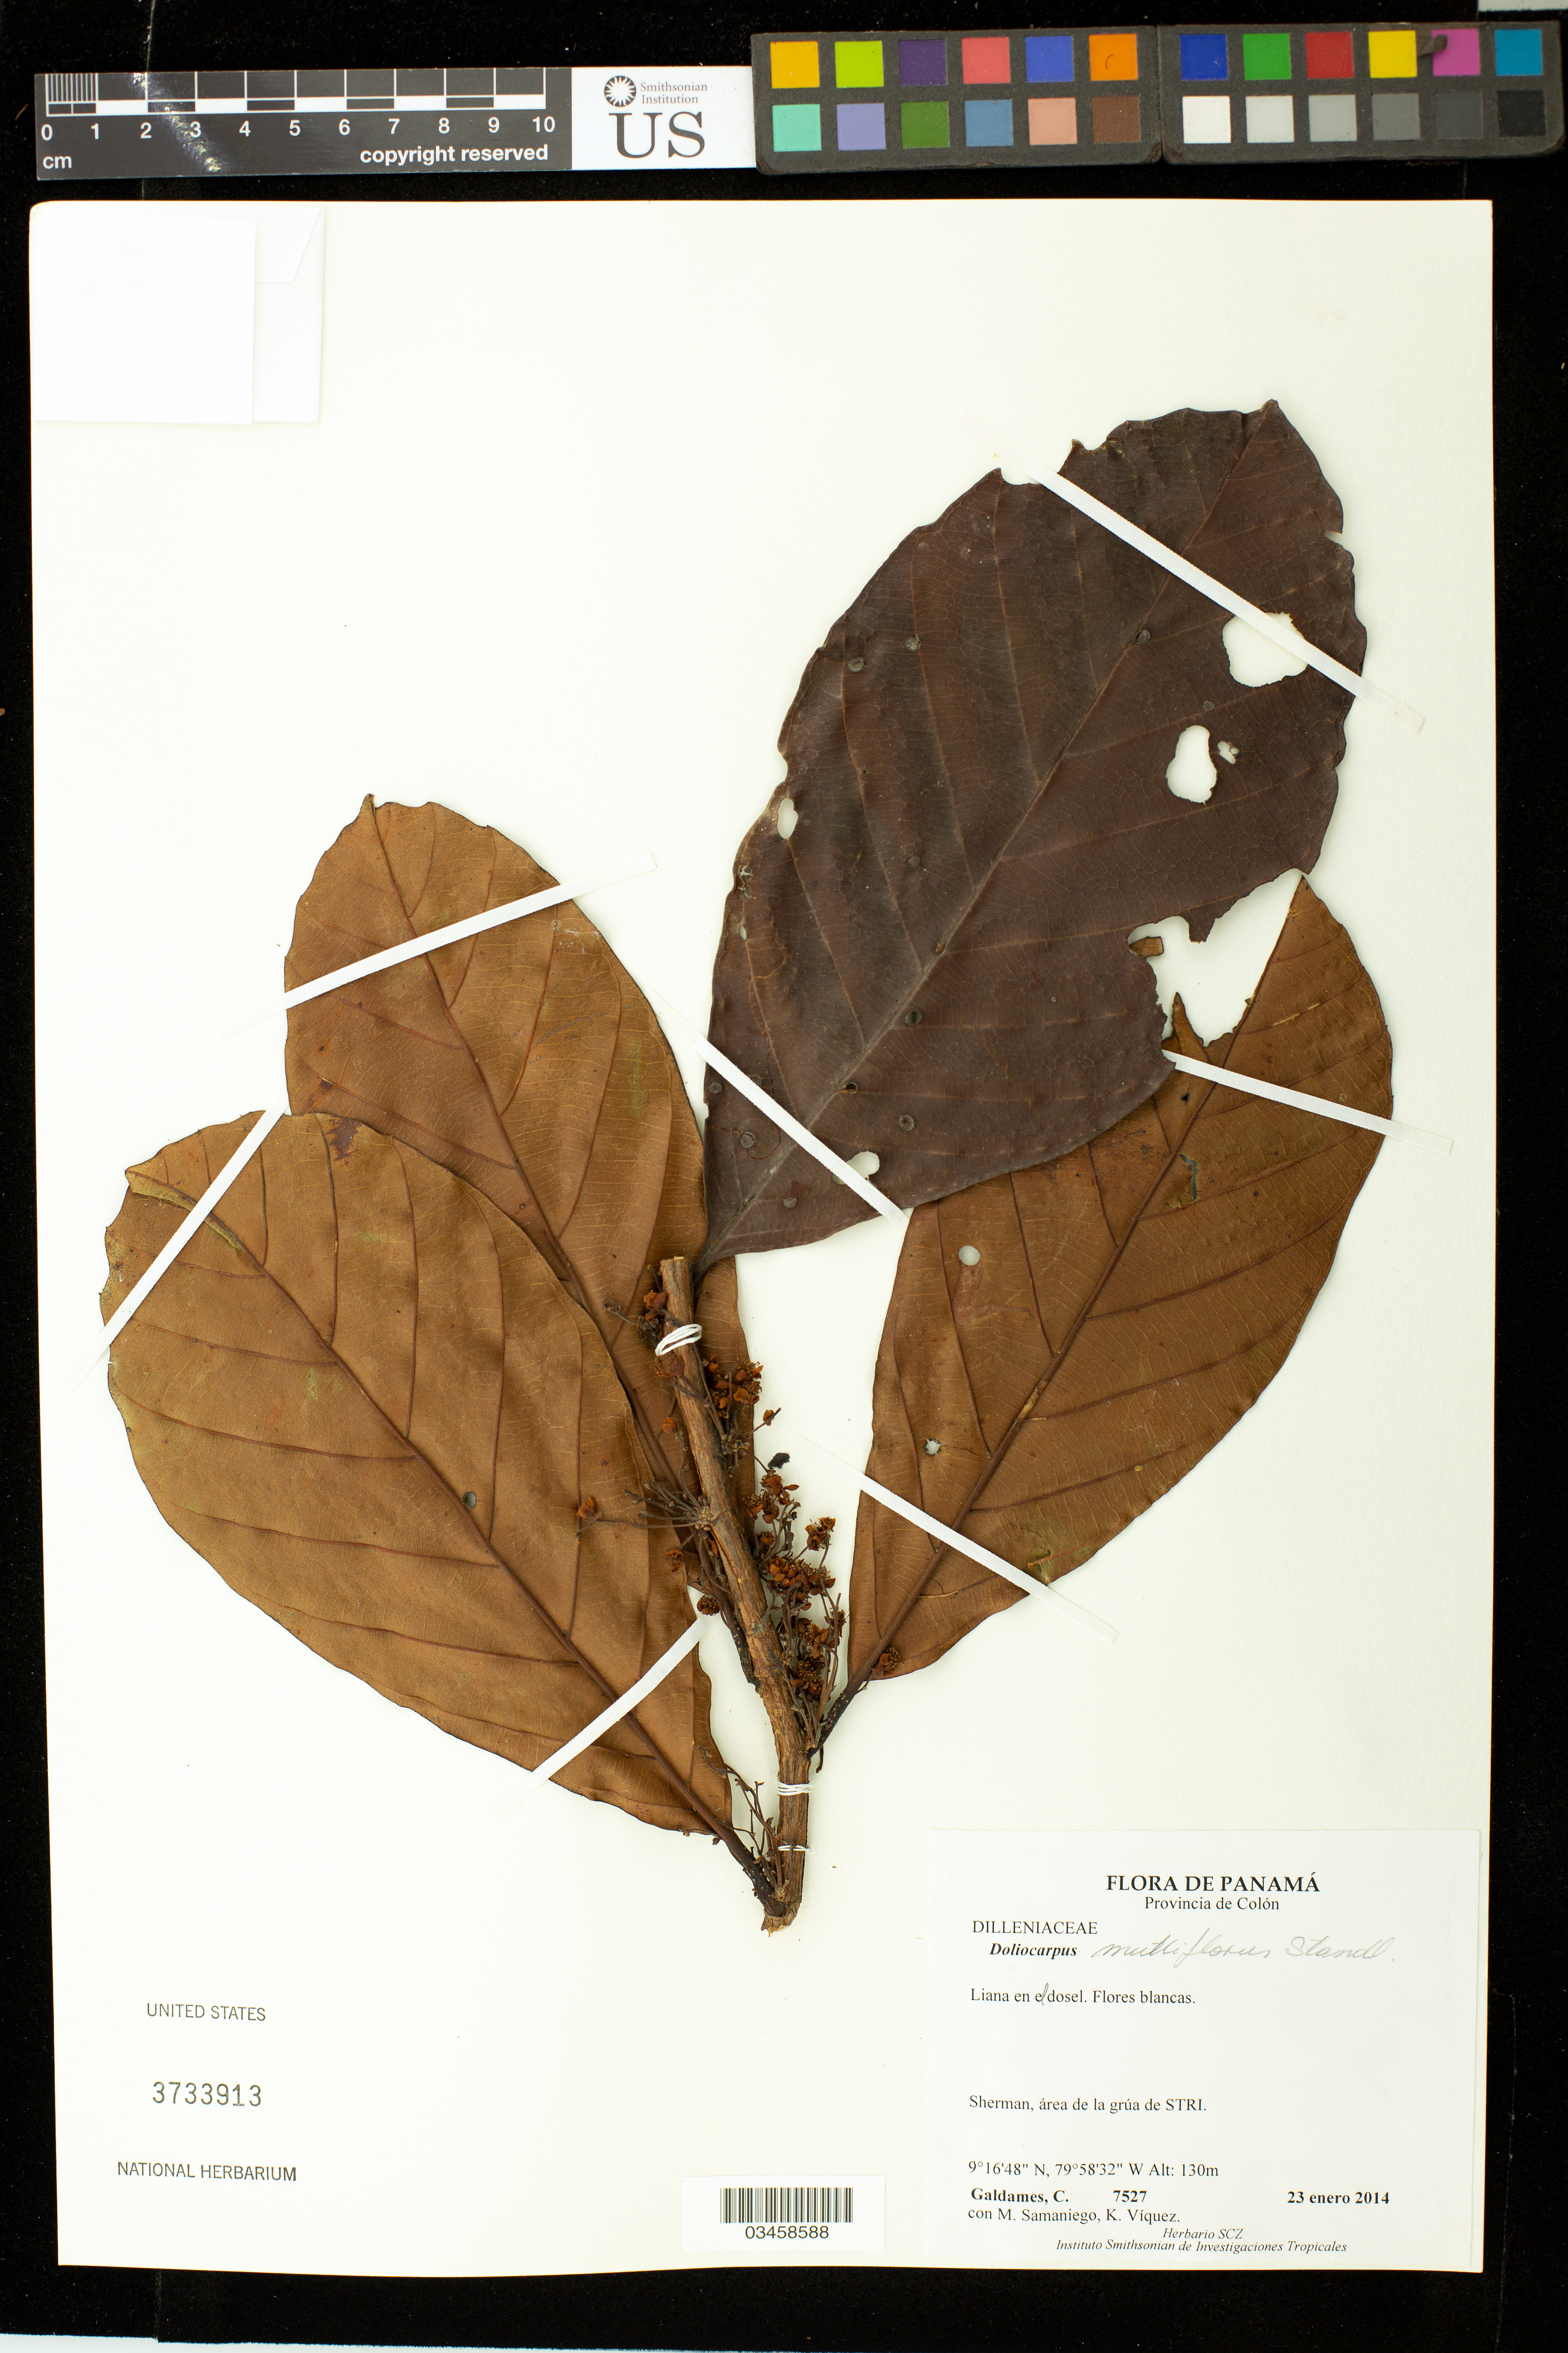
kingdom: Plantae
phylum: Tracheophyta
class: Magnoliopsida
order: Dilleniales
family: Dilleniaceae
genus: Doliocarpus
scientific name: Doliocarpus multiflorus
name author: Standl.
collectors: C. Galdames, M. Samaniego & K. Viquez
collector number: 7527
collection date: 2014-01-23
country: Panama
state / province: Colón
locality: Sherman, área de la grúa de STRI.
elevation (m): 130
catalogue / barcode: US 3733913